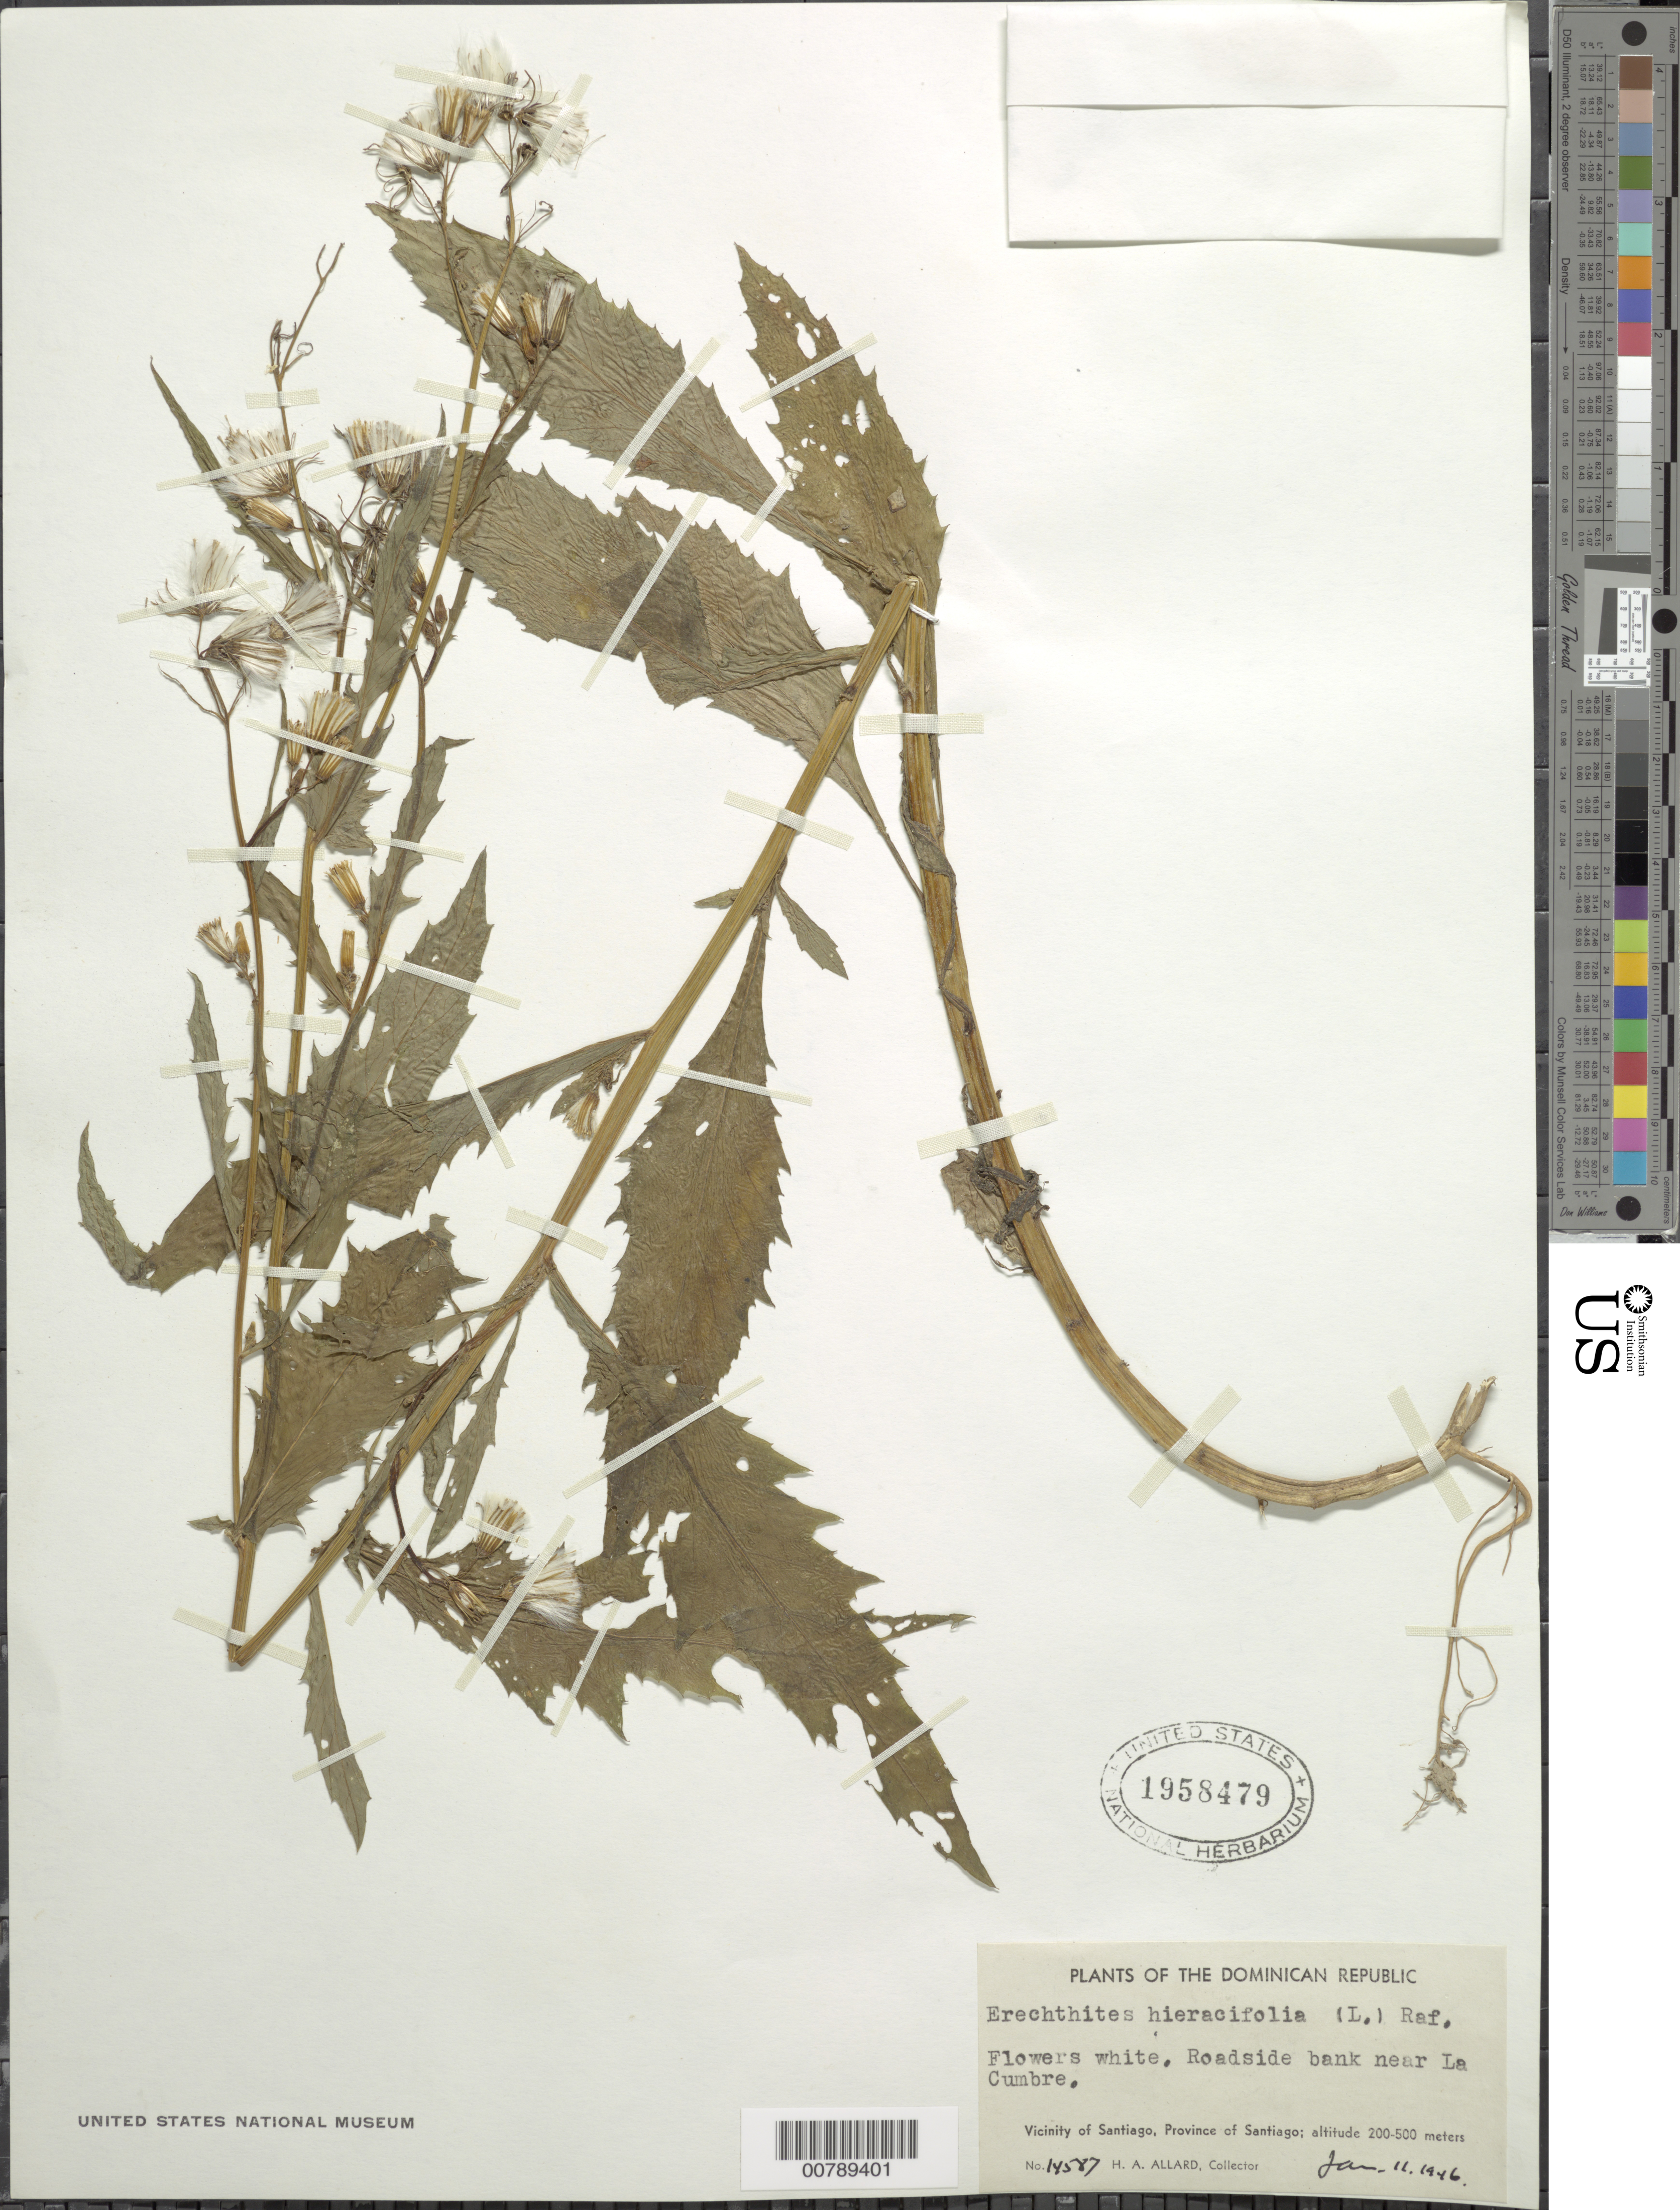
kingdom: Plantae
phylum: Tracheophyta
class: Magnoliopsida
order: Asterales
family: Asteraceae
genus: Erechtites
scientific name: Erechtites hieraciifolius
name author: (L.) Raf. ex DC.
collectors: H. A. Allard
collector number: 14587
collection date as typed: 11 Jan 1946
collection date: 1946-01-11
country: Dominican Republic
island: Hispaniola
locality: Vicinity of Santiago, Province of Santiago. Roadside bank near La Cumbre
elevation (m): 200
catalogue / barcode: US 1958479